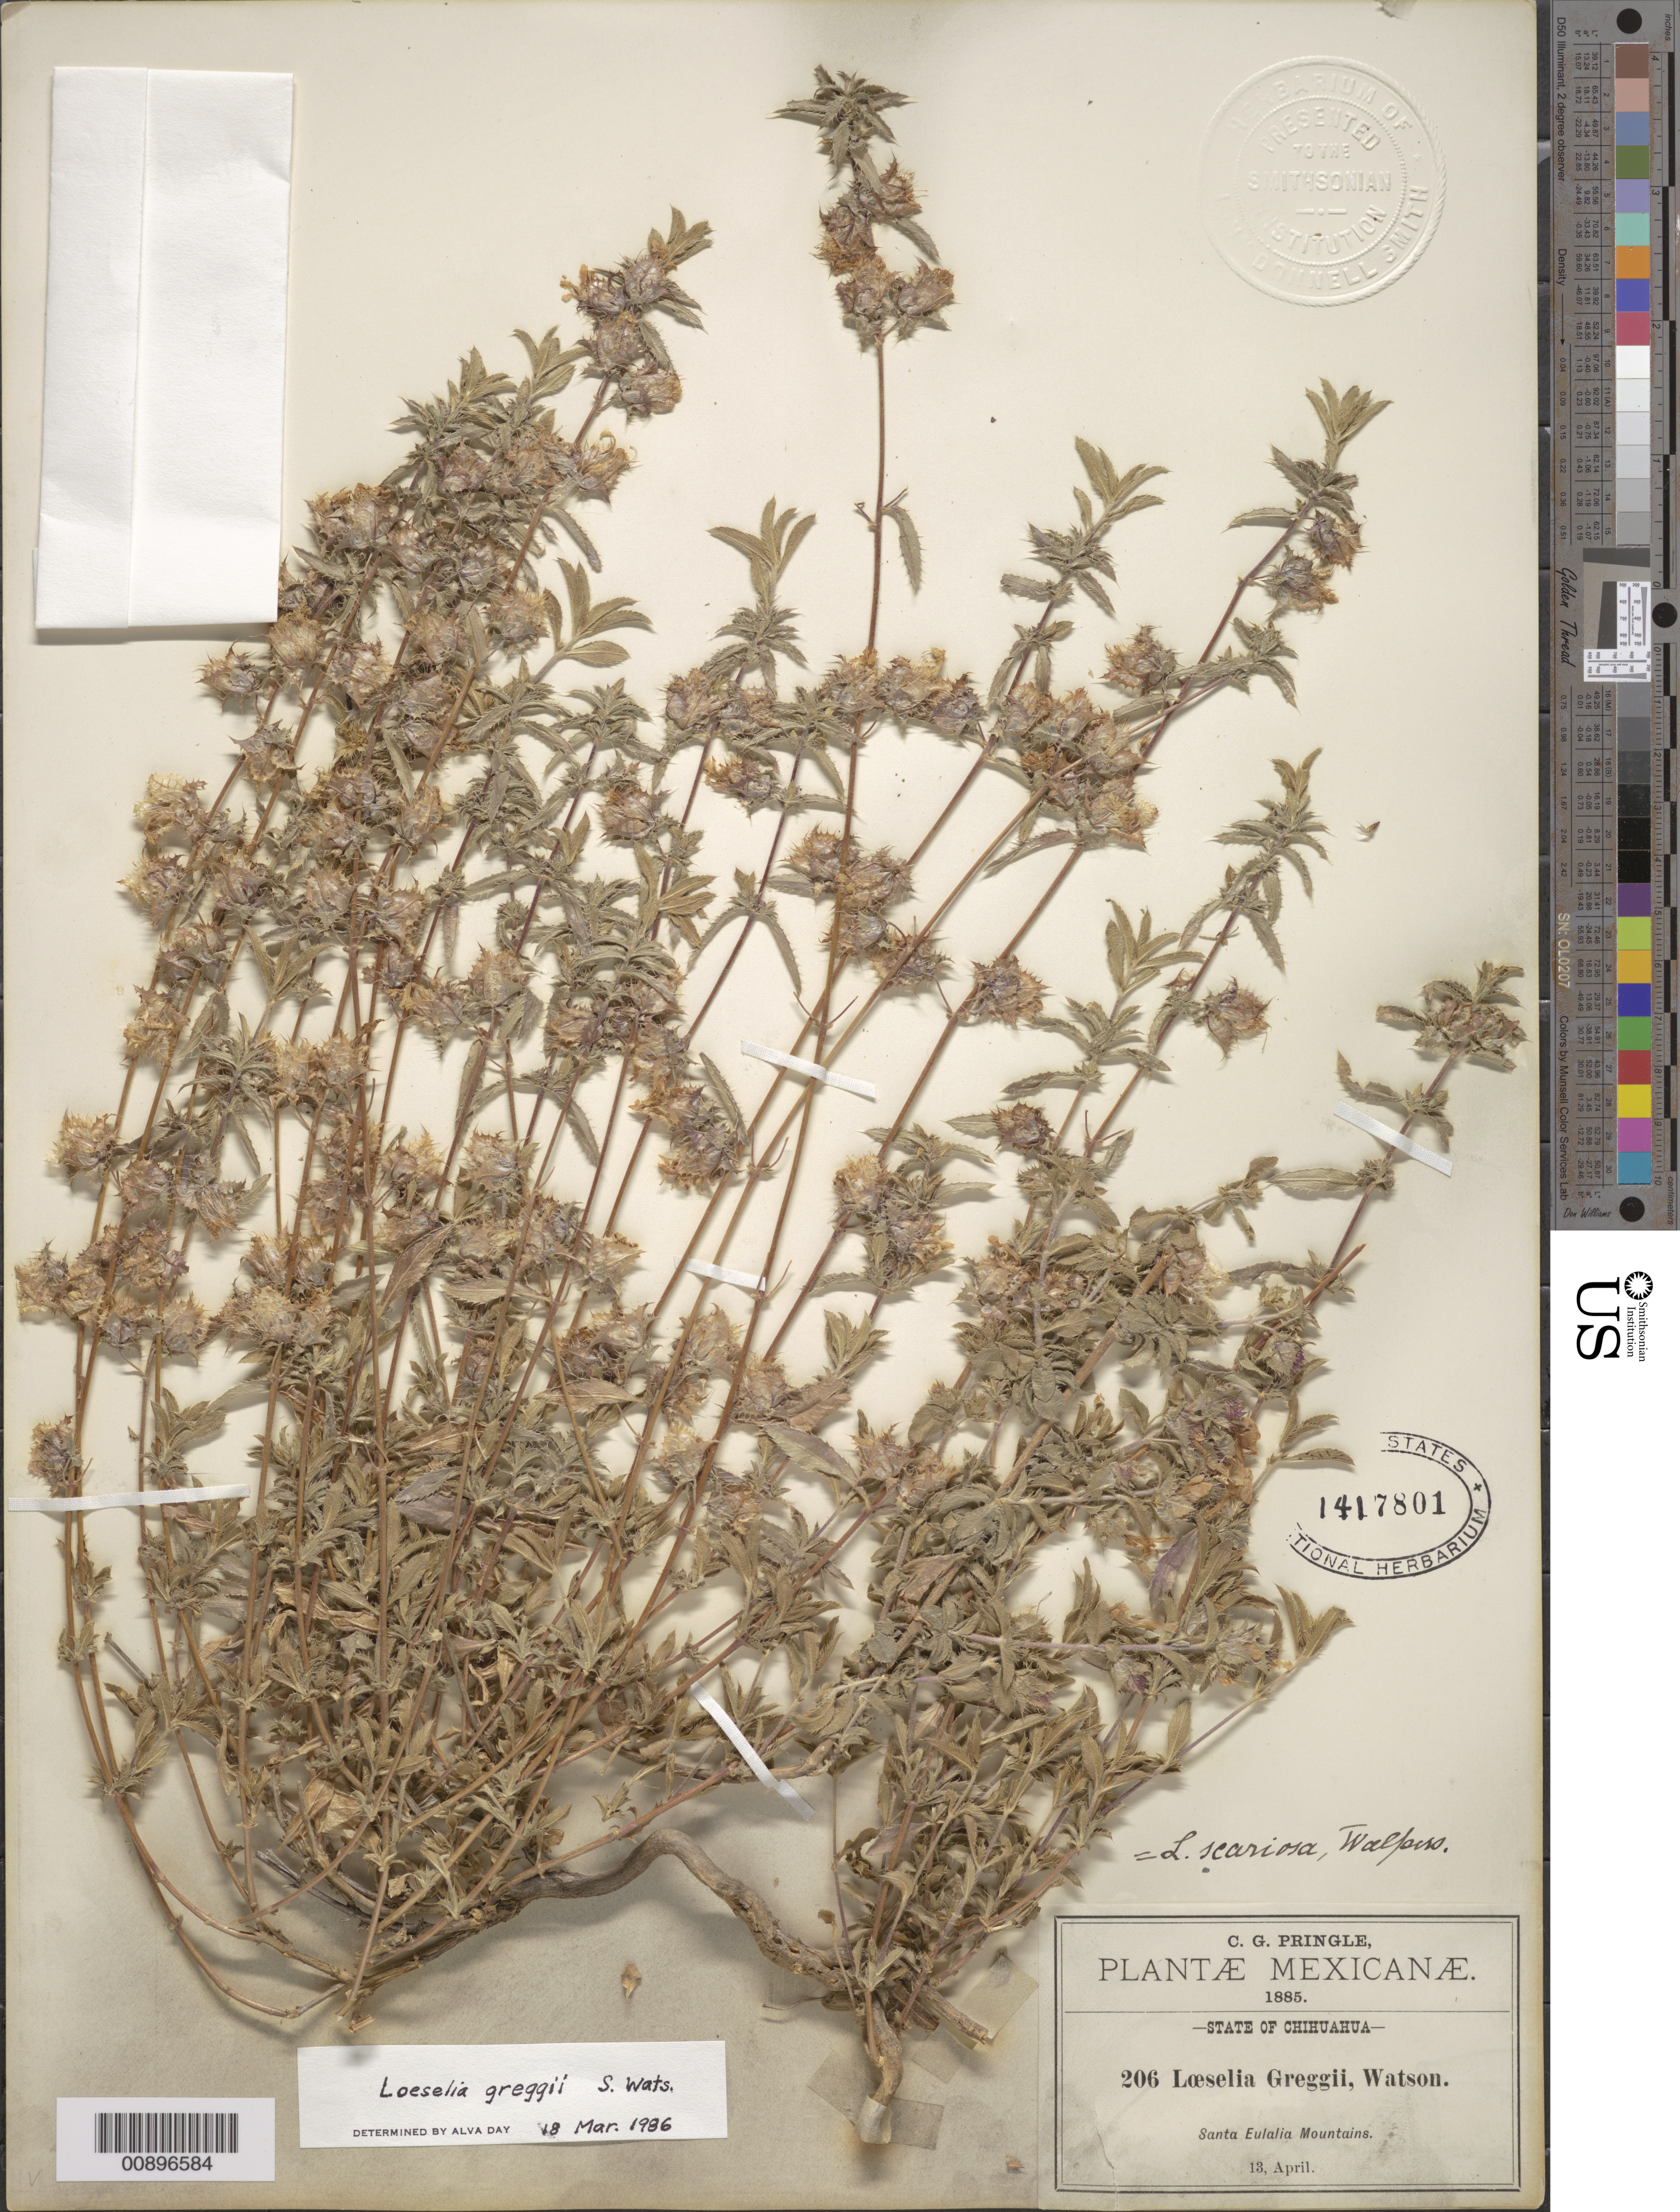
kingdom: Plantae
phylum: Tracheophyta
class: Magnoliopsida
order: Ericales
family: Polemoniaceae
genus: Loeselia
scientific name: Loeselia greggii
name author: S. Watson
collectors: C. G. Pringle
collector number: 206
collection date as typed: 13 Apr 1885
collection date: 1885-04-13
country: Mexico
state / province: Chihuahua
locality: Santa Eulalia Mountains.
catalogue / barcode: US 1417801